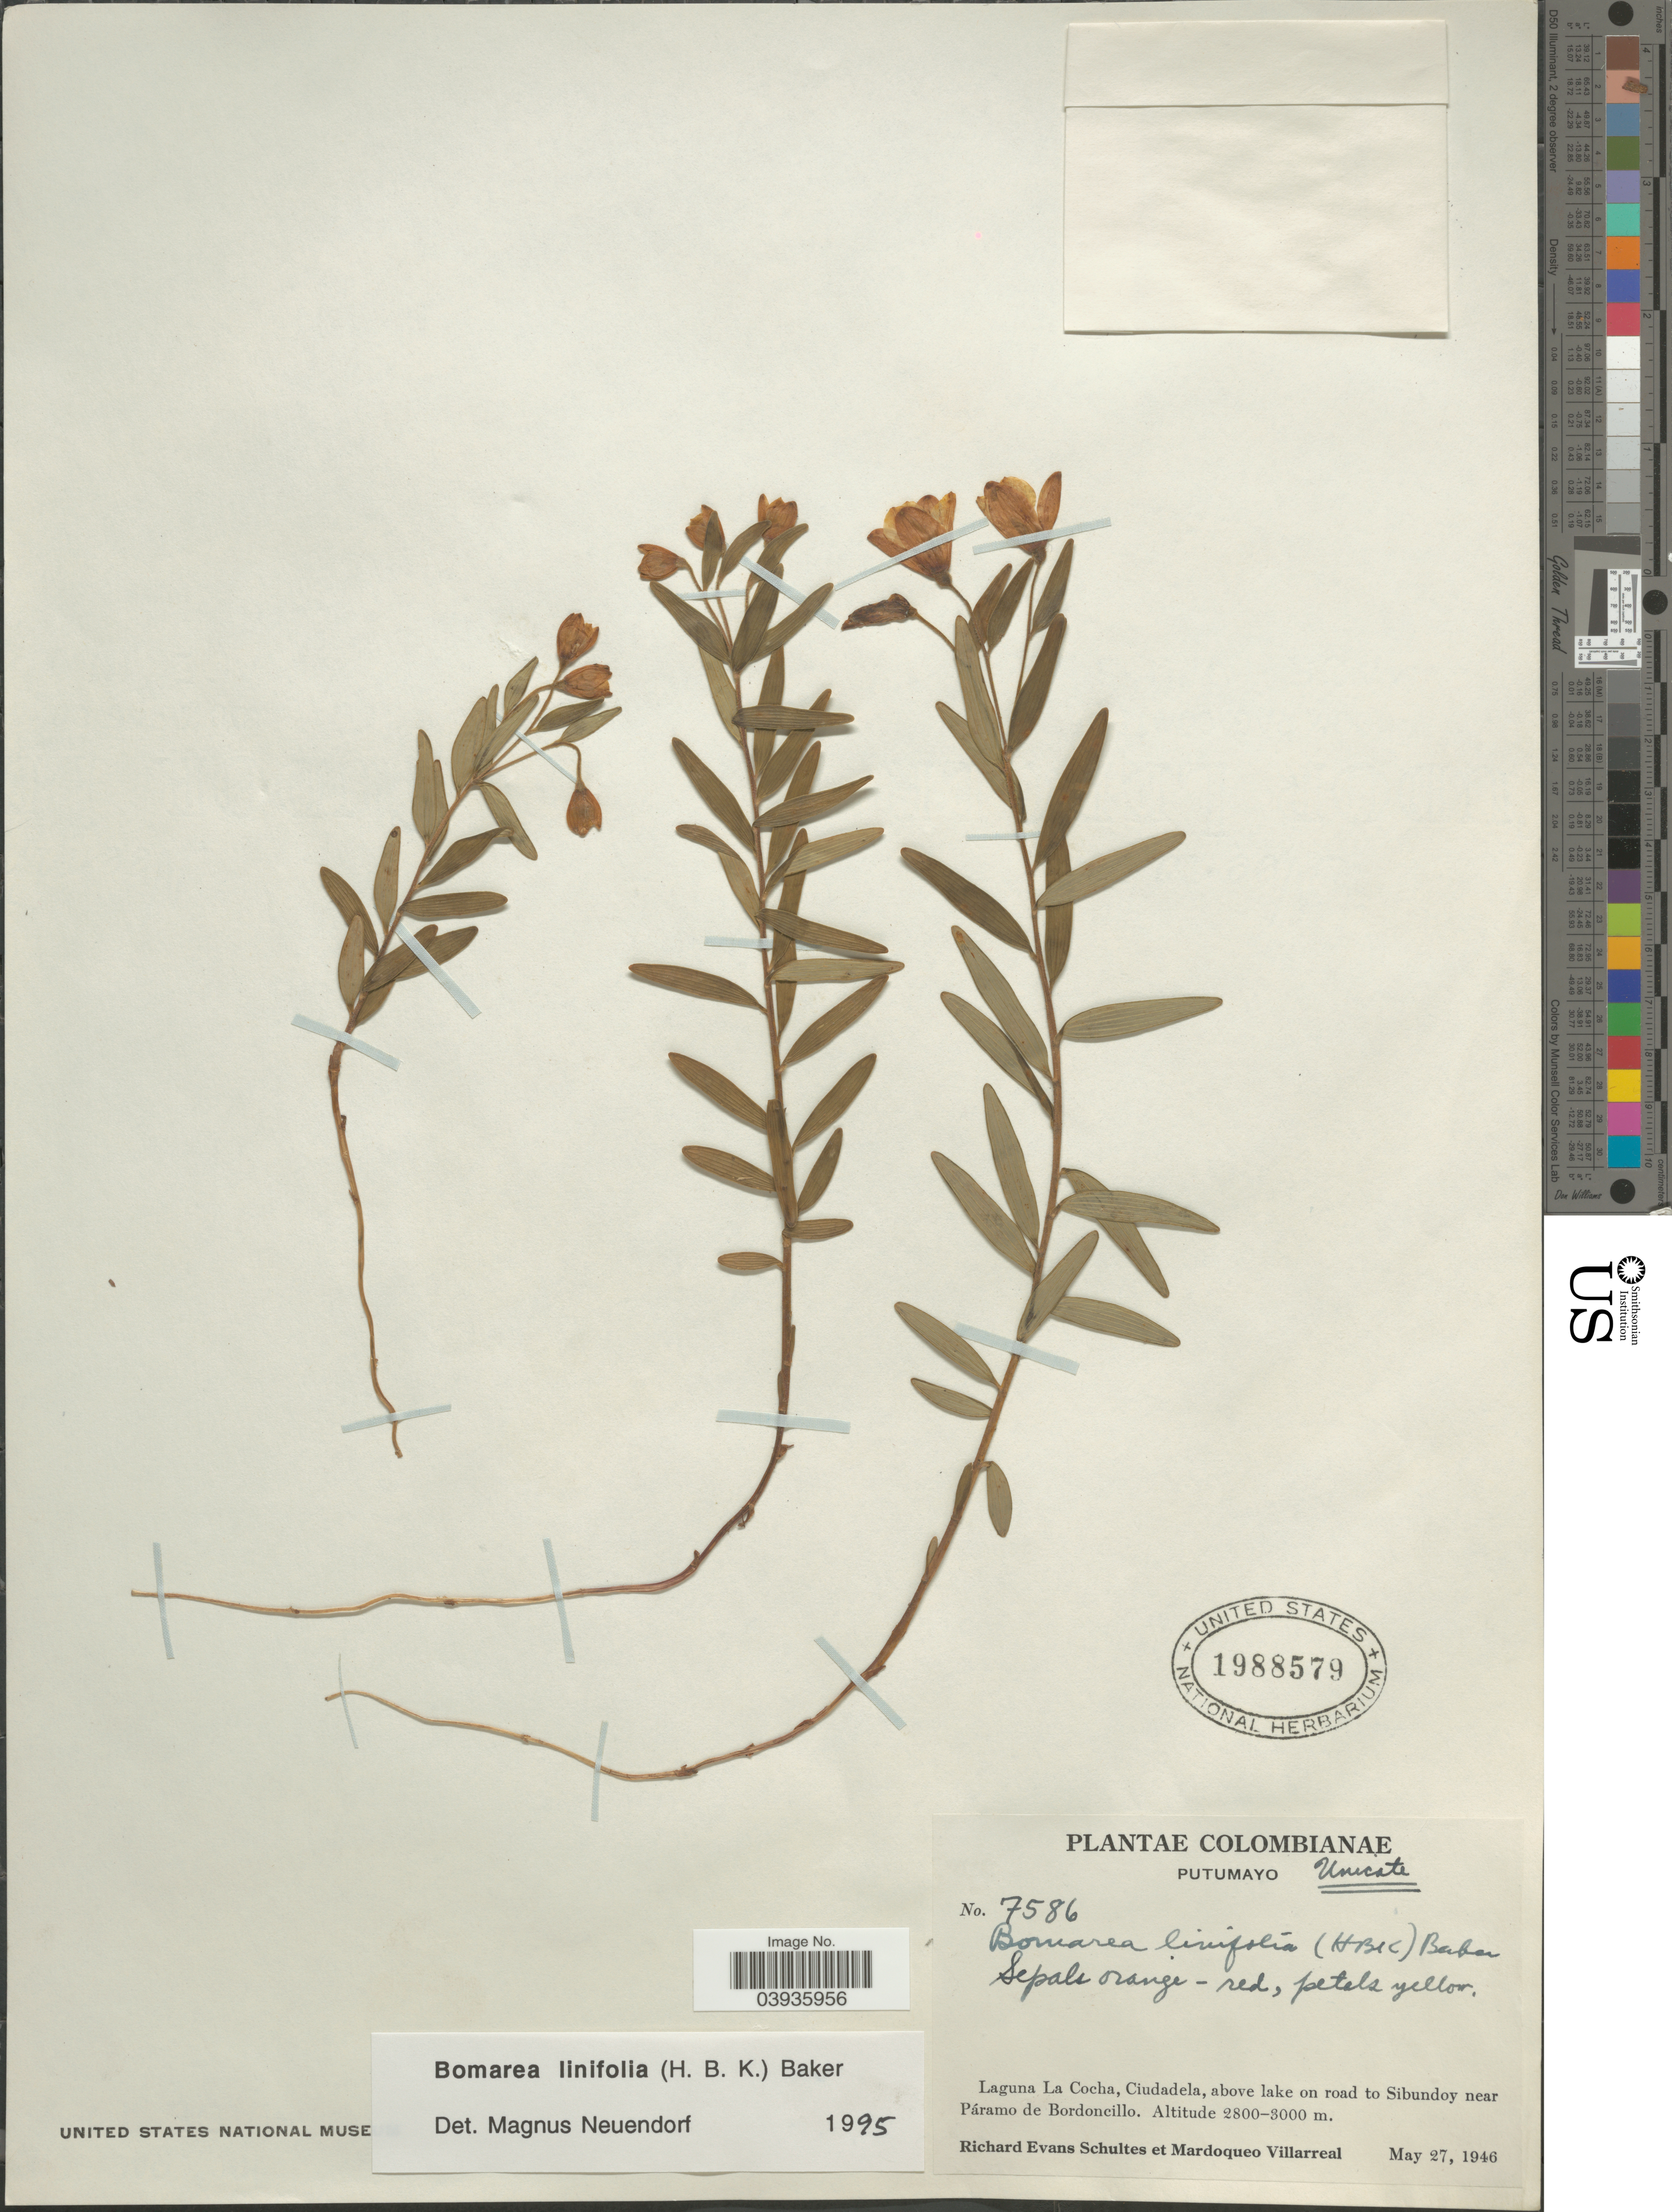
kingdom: Plantae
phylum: Tracheophyta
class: Liliopsida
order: Liliales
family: Alstroemeriaceae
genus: Bomarea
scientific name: Bomarea linifolia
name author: (Kunth) Baker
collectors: R. E. Schultes & M. Villarreal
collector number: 7586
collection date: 1946-05-27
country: Colombia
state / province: Putumayo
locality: Laguna La Cocha, Ciudadela, above lake on road to Sibundoy near Páramo de Bordoncillo.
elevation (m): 2800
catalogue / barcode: US 1988579